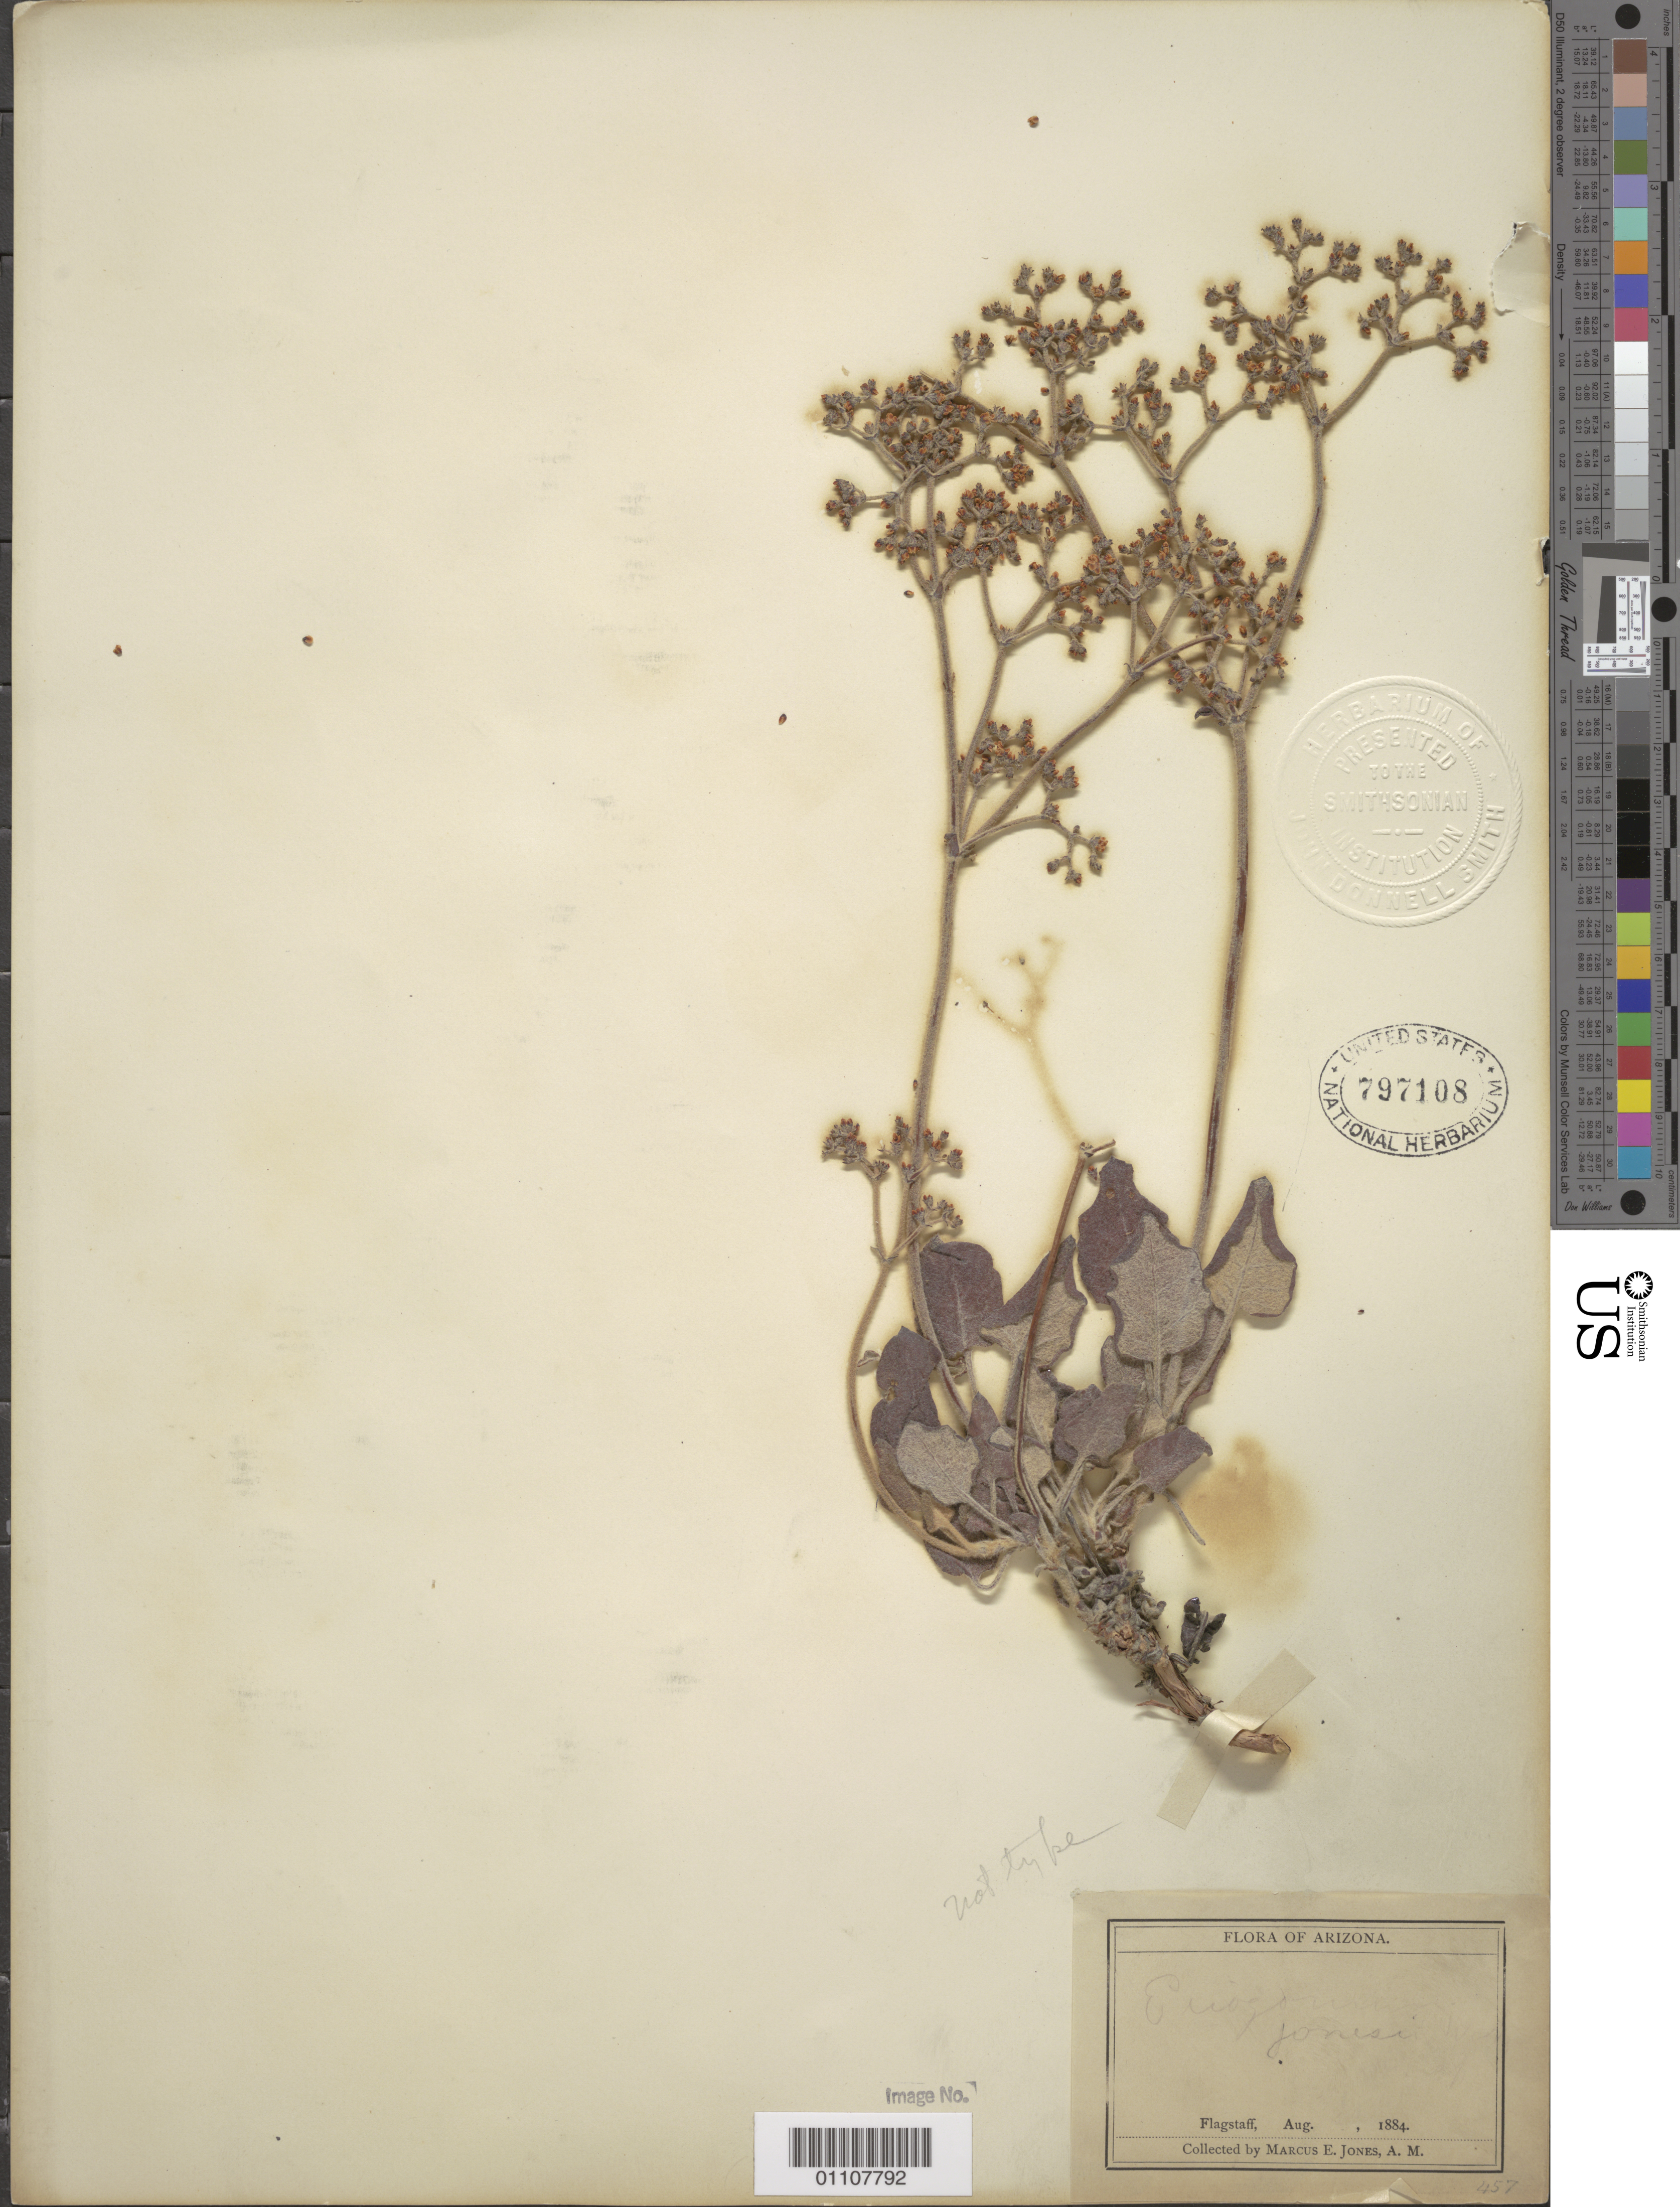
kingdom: Plantae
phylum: Tracheophyta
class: Magnoliopsida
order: Caryophyllales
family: Polygonaceae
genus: Eriogonum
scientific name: Eriogonum jonesii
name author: S. Watson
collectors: M. E. Jones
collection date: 1884-08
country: United States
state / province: Arizona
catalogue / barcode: US 797108